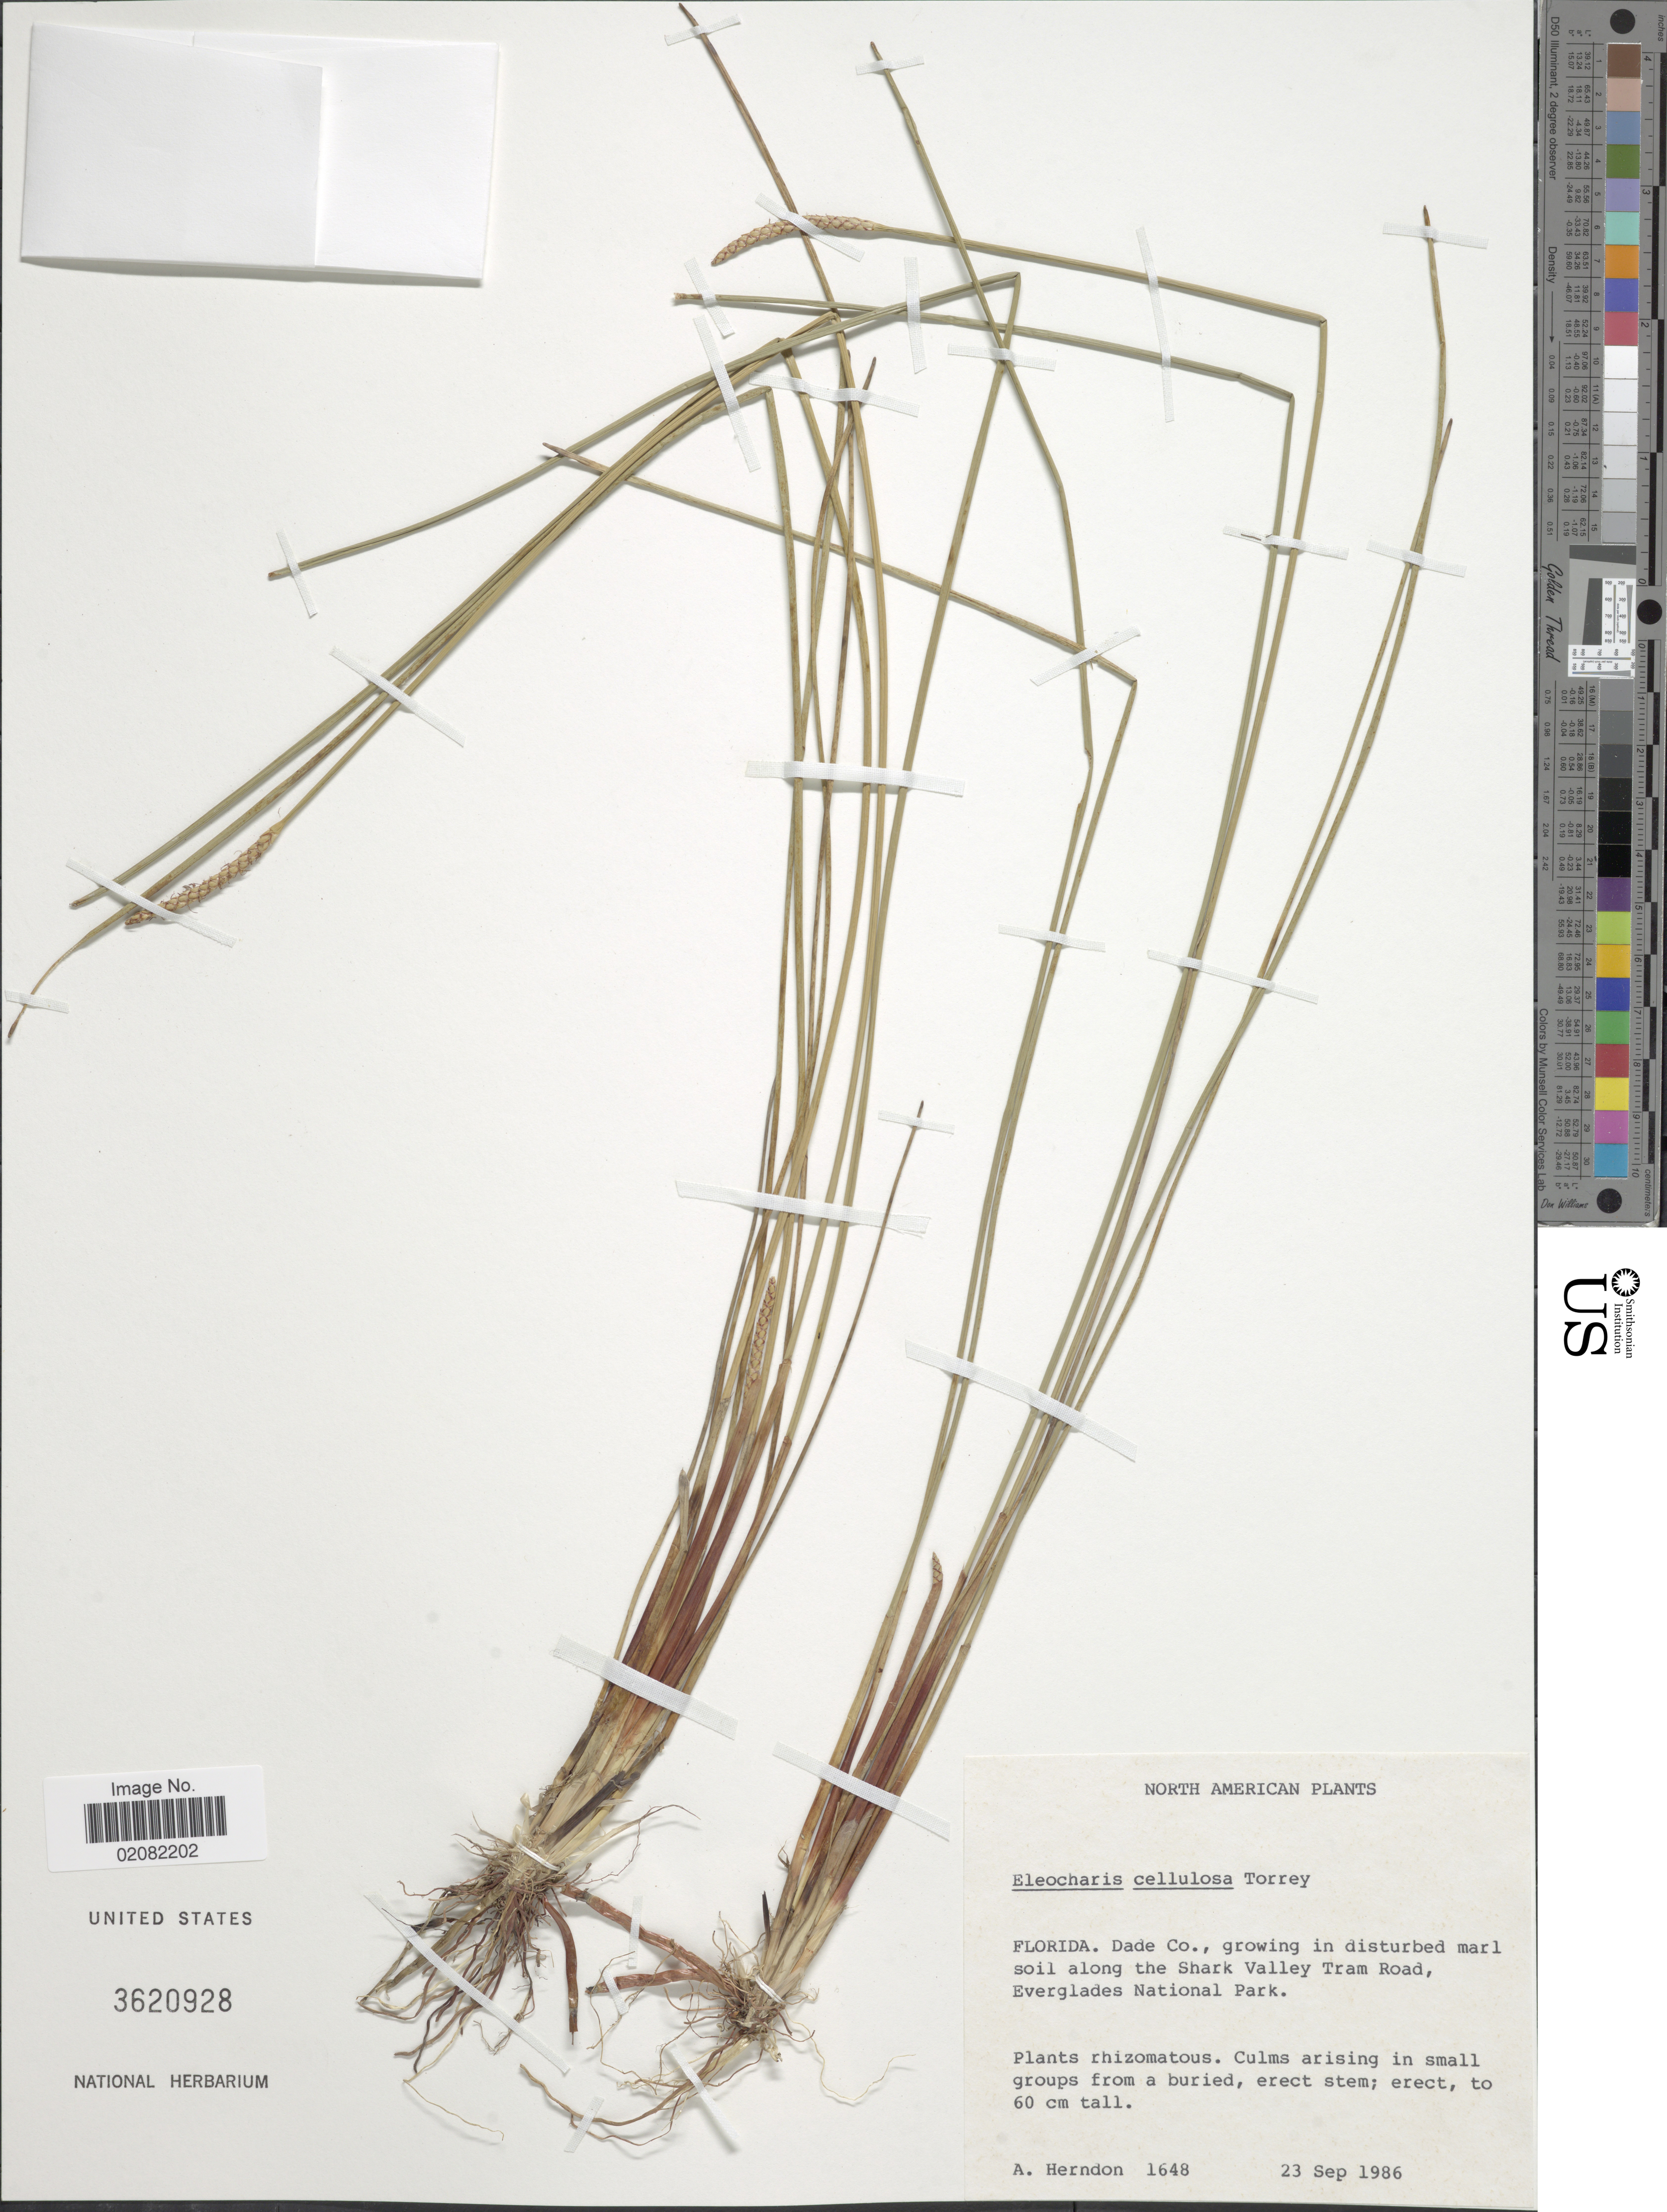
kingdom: Plantae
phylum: Tracheophyta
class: Liliopsida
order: Poales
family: Cyperaceae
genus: Eleocharis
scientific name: Eleocharis cellulosa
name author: Torr.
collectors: A. Herndon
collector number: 1648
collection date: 1986-09-23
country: United States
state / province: Florida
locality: Dade Co, along the Shark Valley Tram Road, Everglades National Park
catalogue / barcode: US 3620928